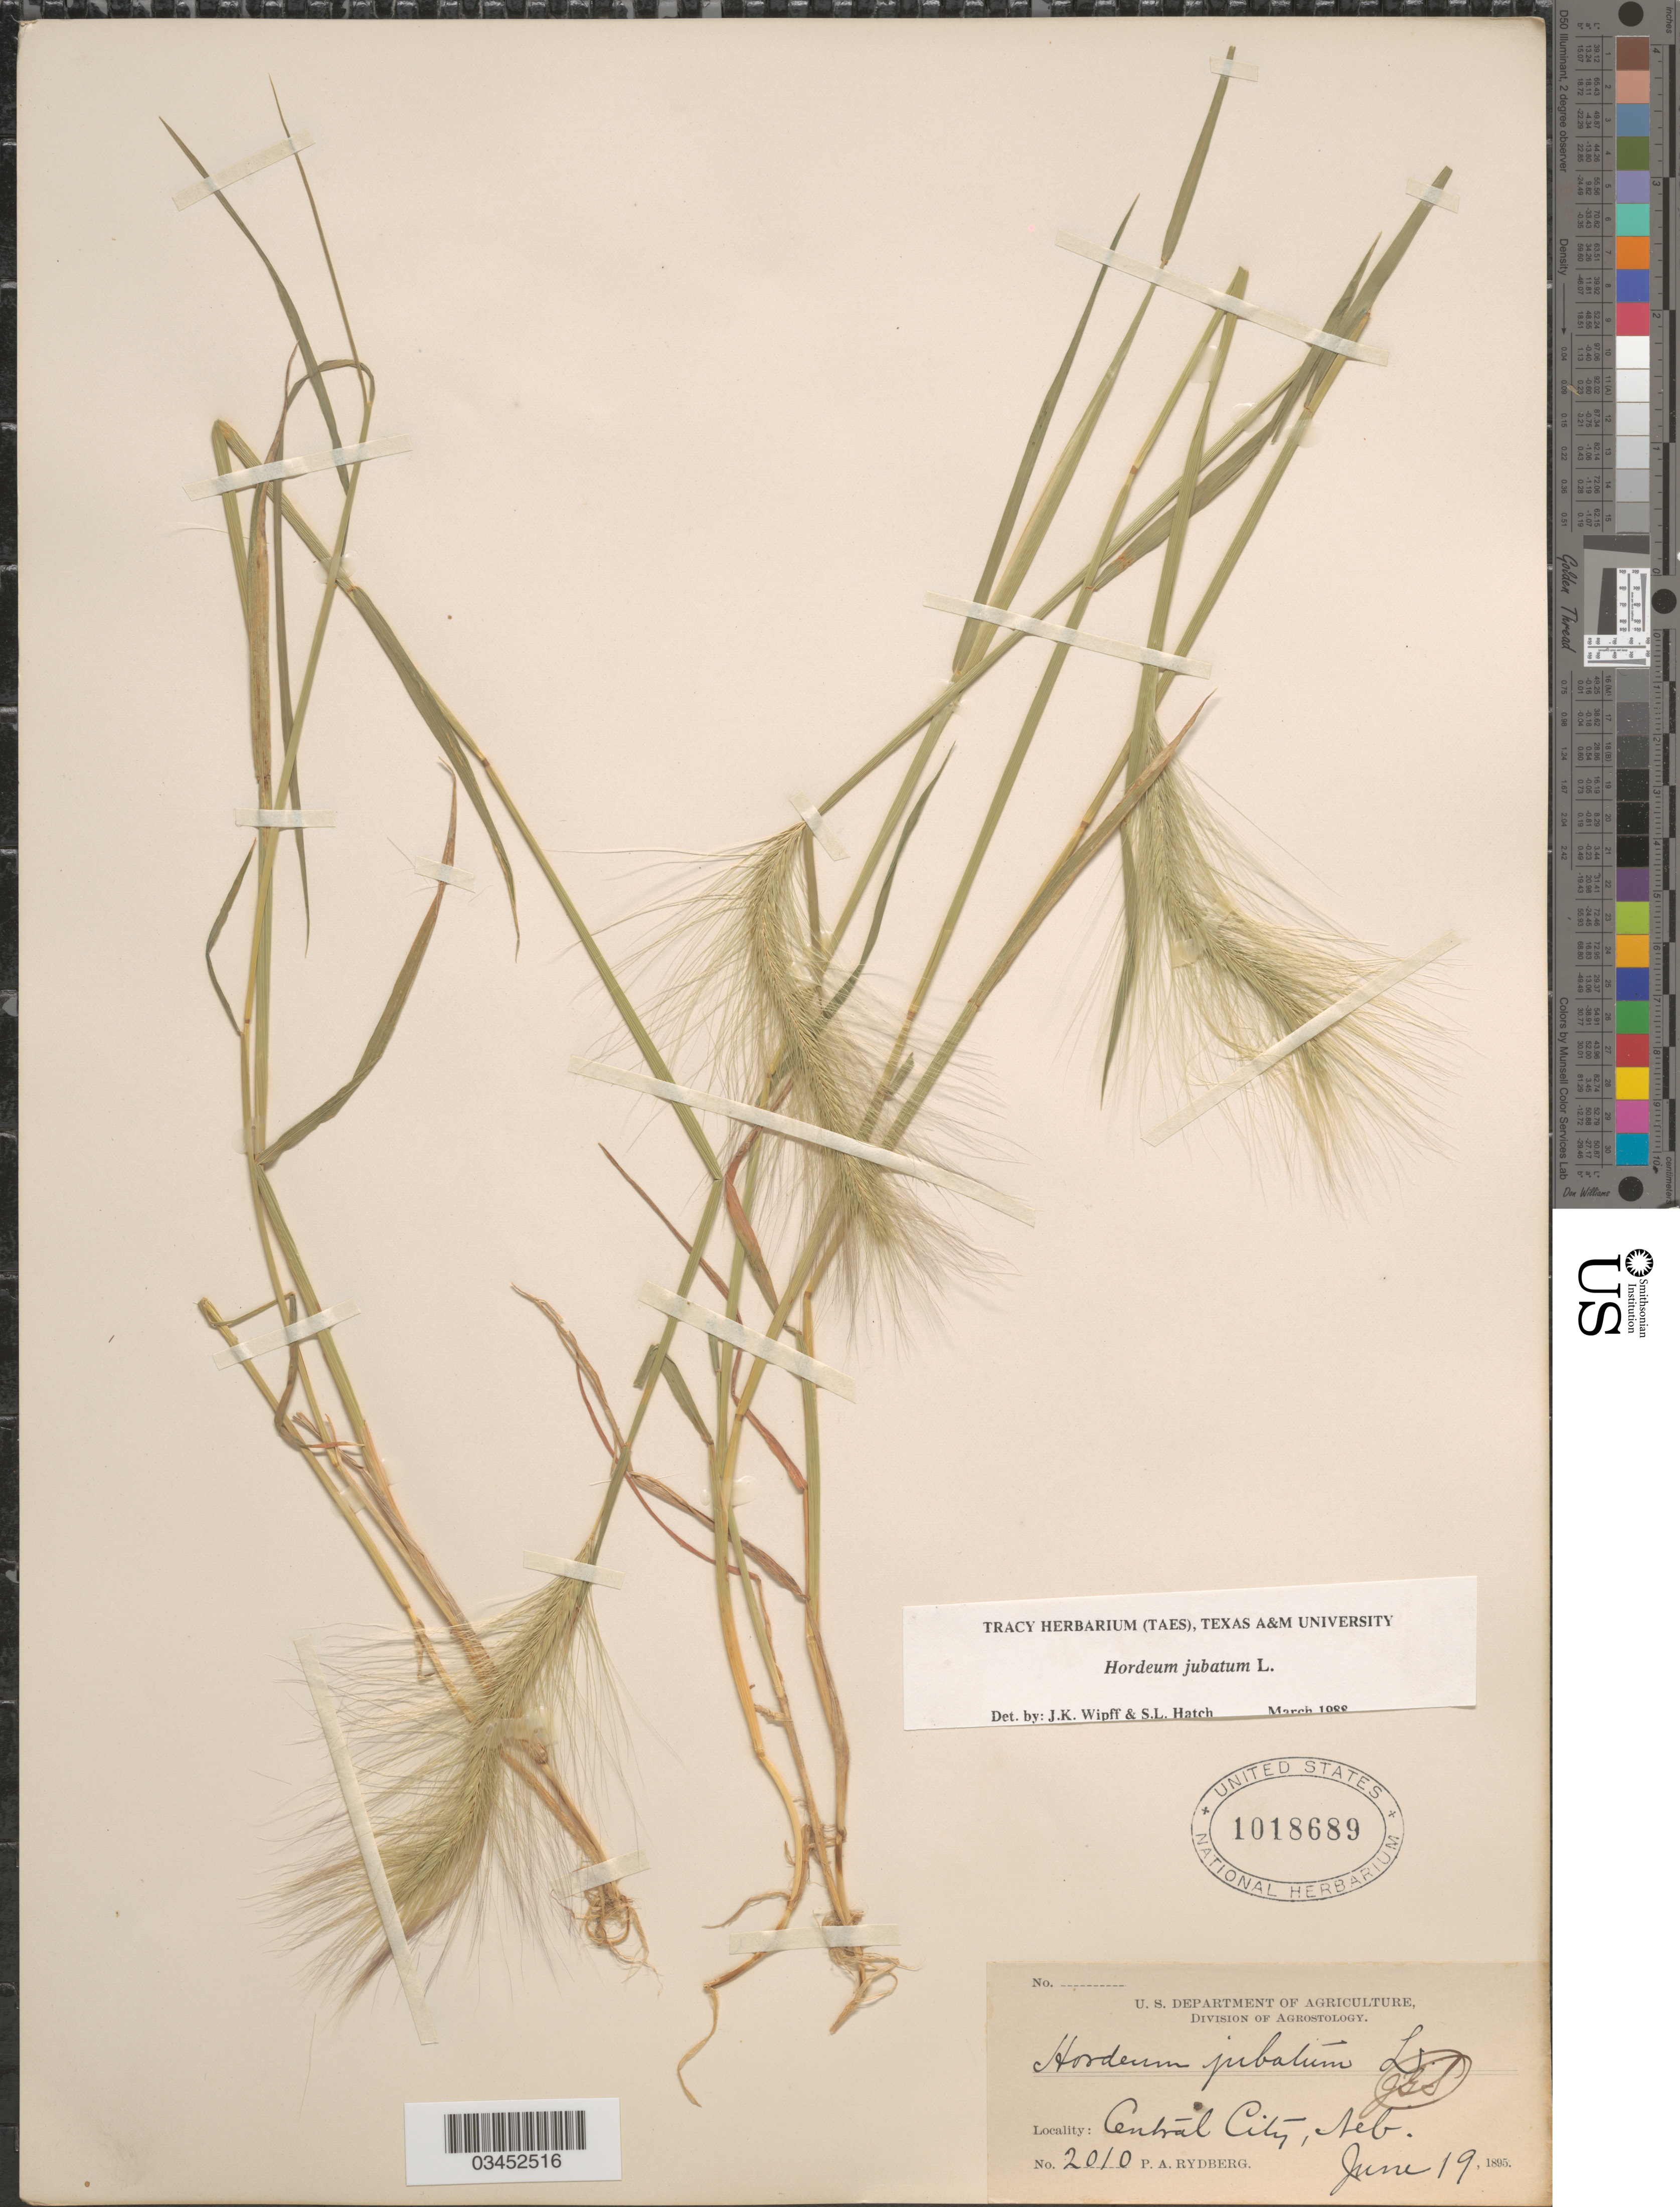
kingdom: Plantae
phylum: Tracheophyta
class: Liliopsida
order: Poales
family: Poaceae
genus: Hordeum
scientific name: Hordeum jubatum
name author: L.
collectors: P. A. Rydberg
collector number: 2010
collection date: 1895-06-19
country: United States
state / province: Nebraska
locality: Central City.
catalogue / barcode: US 1018689